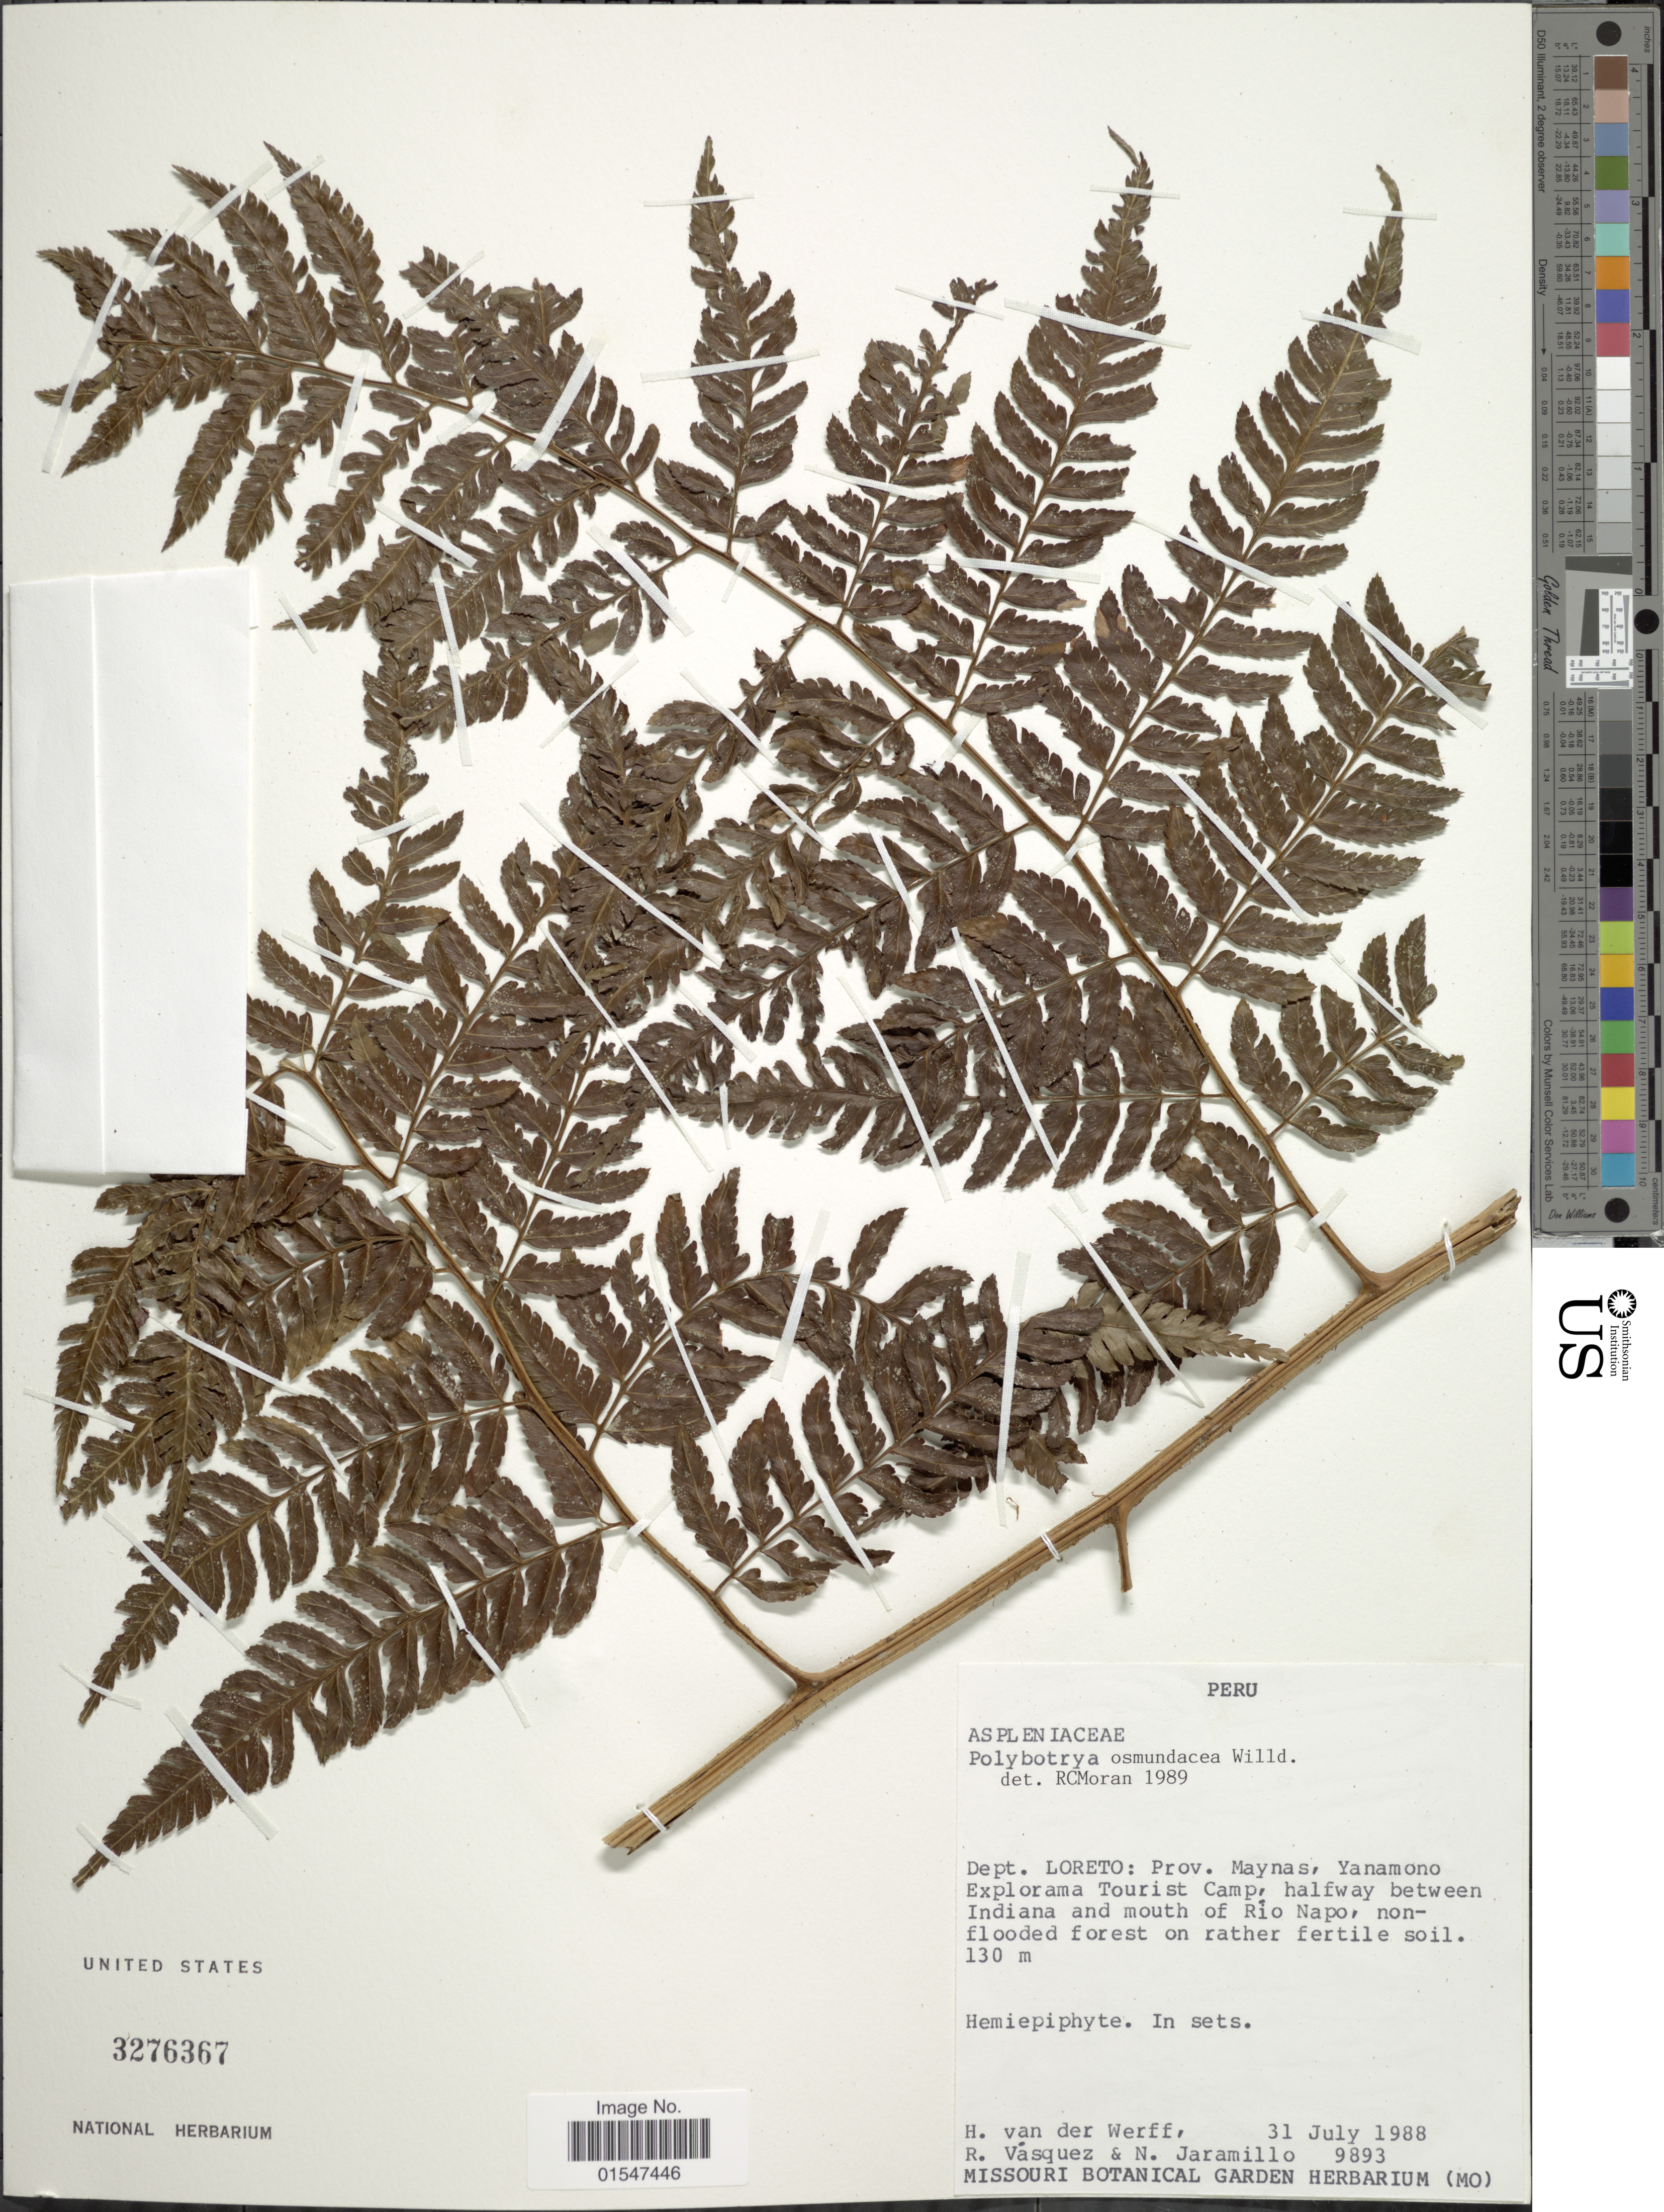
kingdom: Plantae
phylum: Tracheophyta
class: Polypodiopsida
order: Polypodiales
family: Dryopteridaceae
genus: Polybotrya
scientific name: Polybotrya osmundacea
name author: Humb. & Bonpl. ex Willd.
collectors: H. van der Werff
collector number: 9893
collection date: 1988-07-31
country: Peru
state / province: Loreto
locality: Prov. Maynas, Yanamono Explorama Tourist Camp, halfway between Indiana and mouth of Río Napo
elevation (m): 130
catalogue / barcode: US 3276367